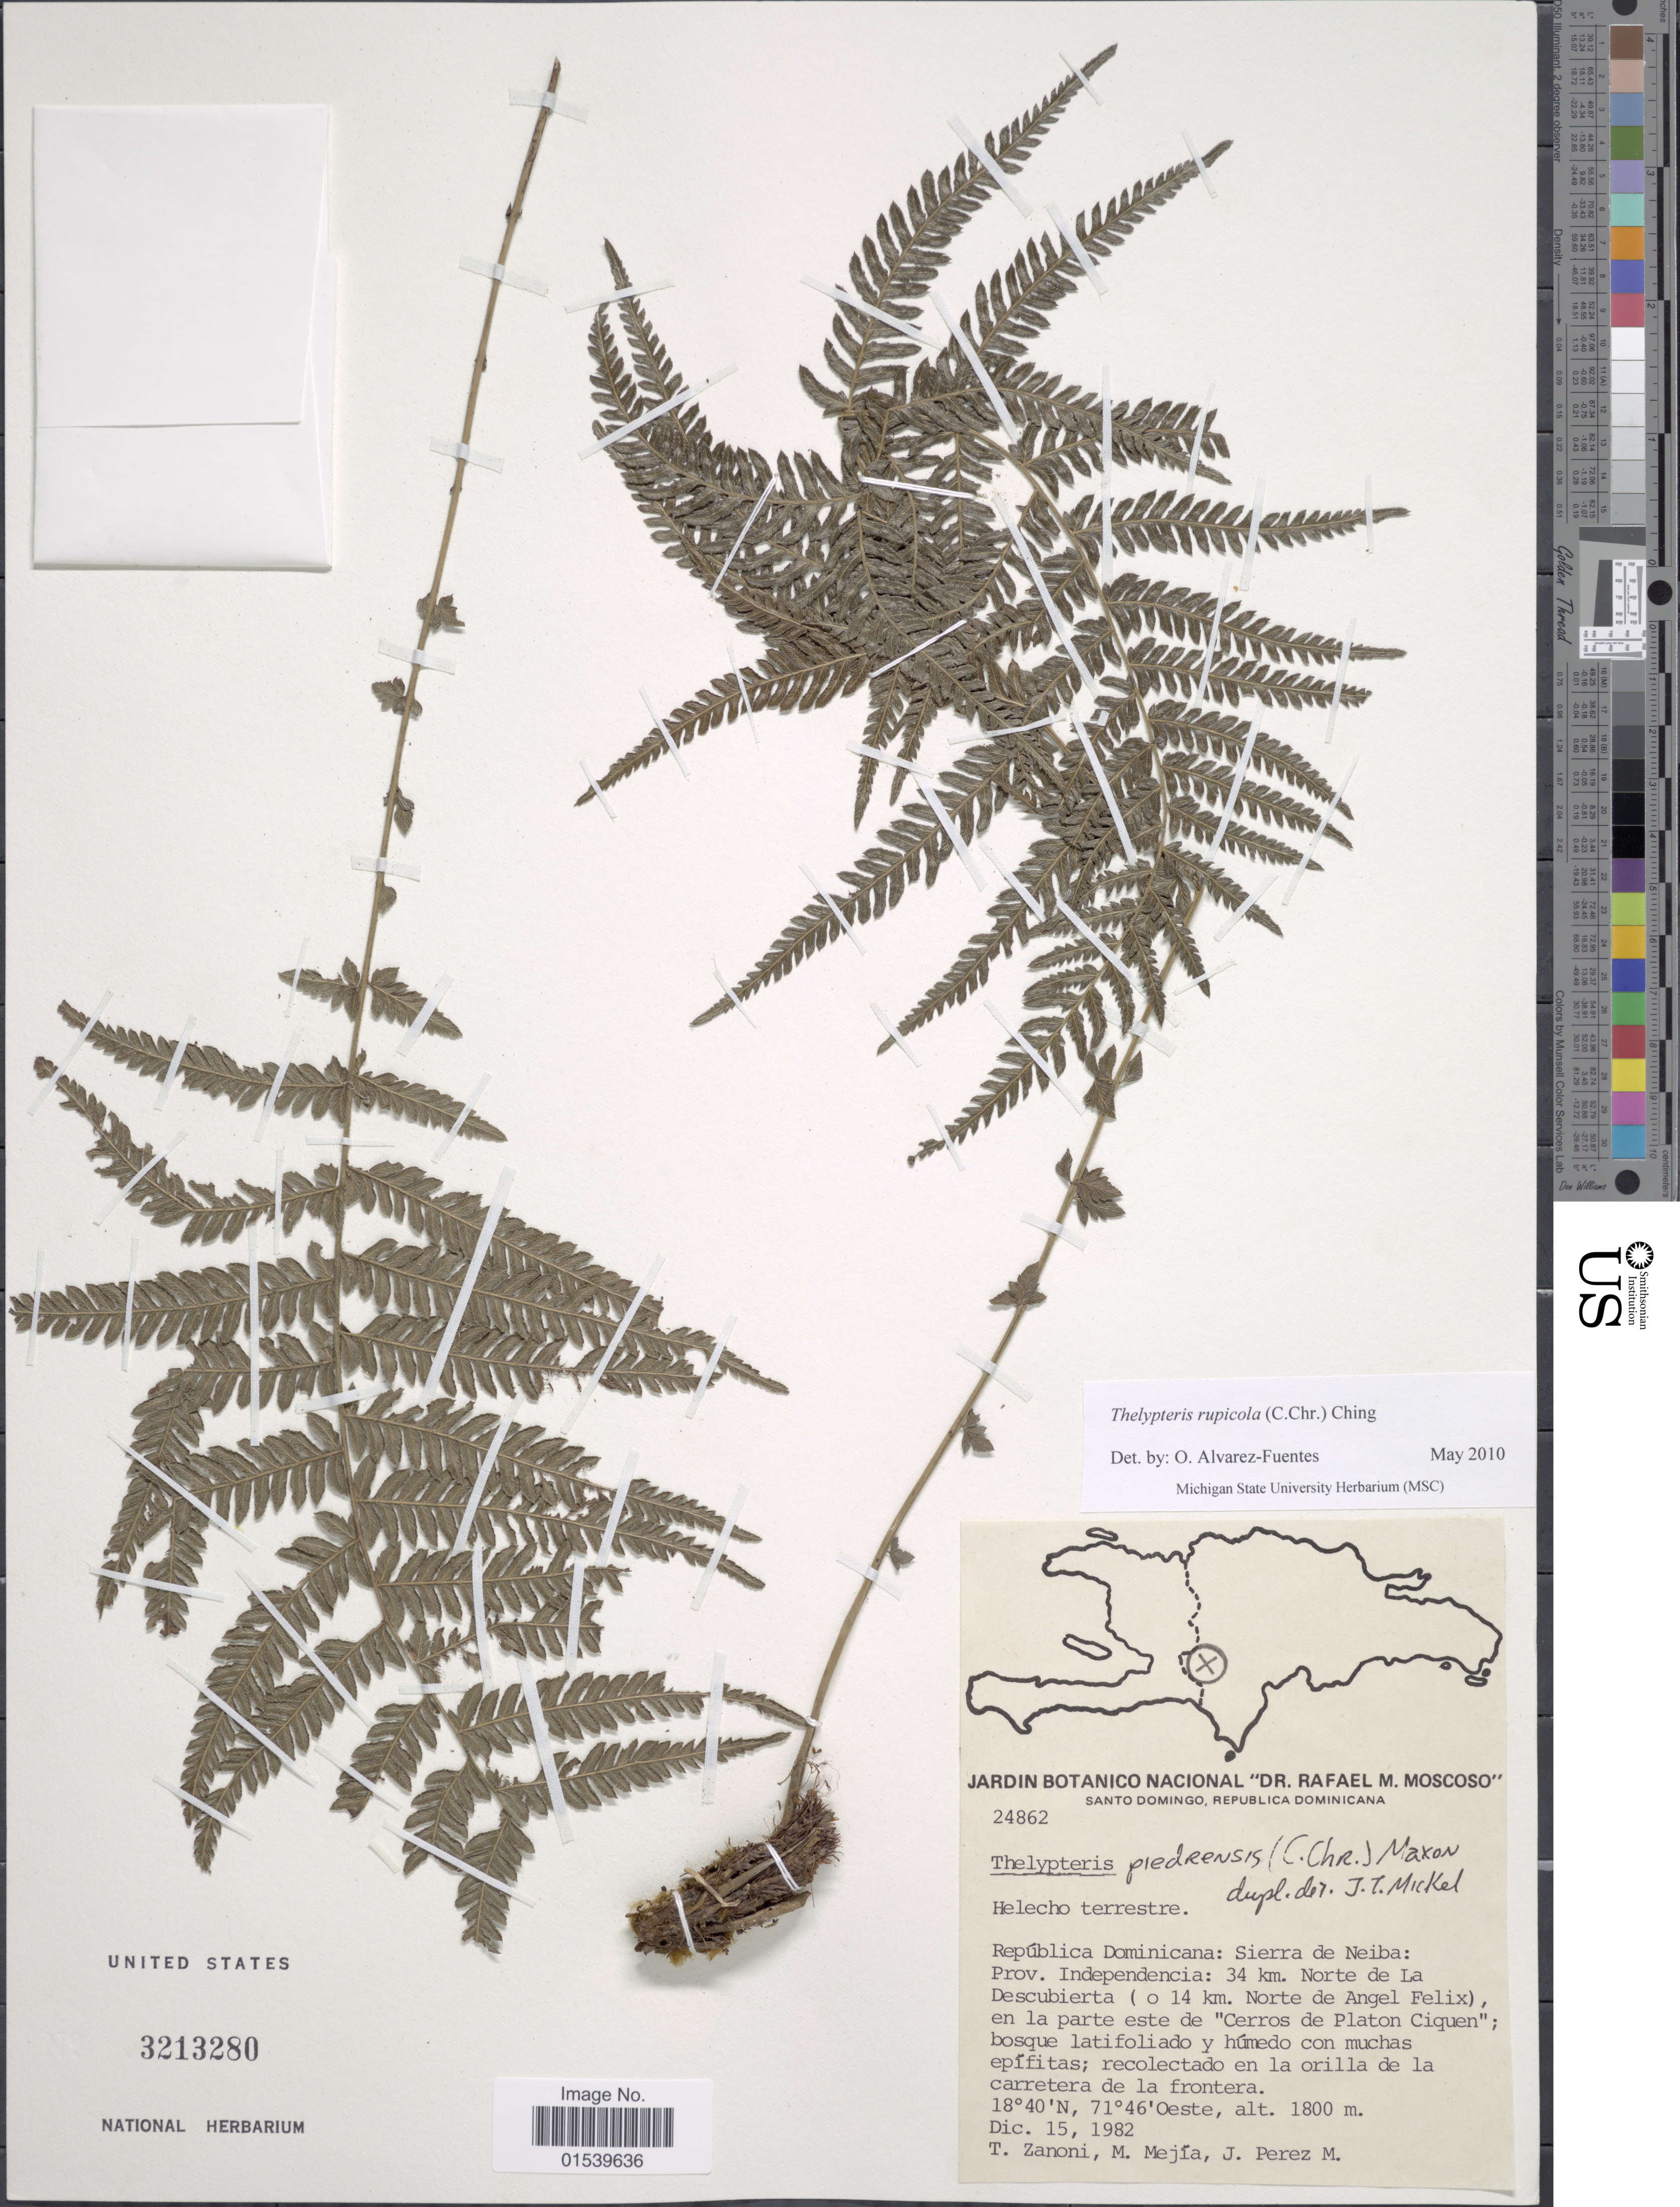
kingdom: Plantae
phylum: Tracheophyta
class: Polypodiopsida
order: Polypodiales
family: Thelypteridaceae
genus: Amauropelta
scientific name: Amauropelta rupicola (C. Chr.) comb. nov., ined 2015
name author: (C. Chr.)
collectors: T. A. Zanoni, M. Mejia & J. Perez-M.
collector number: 24862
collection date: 1982-12-15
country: Dominican Republic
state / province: Independencia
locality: Republica Dominicana: Sierra de Neiba: Prov. Independencia: 34 km. Norte de La Descubierta (0 14 km. Norte de Angel Felix), en la parte este de Cerros de Platon Ciquen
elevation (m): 1800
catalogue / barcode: US 3213280